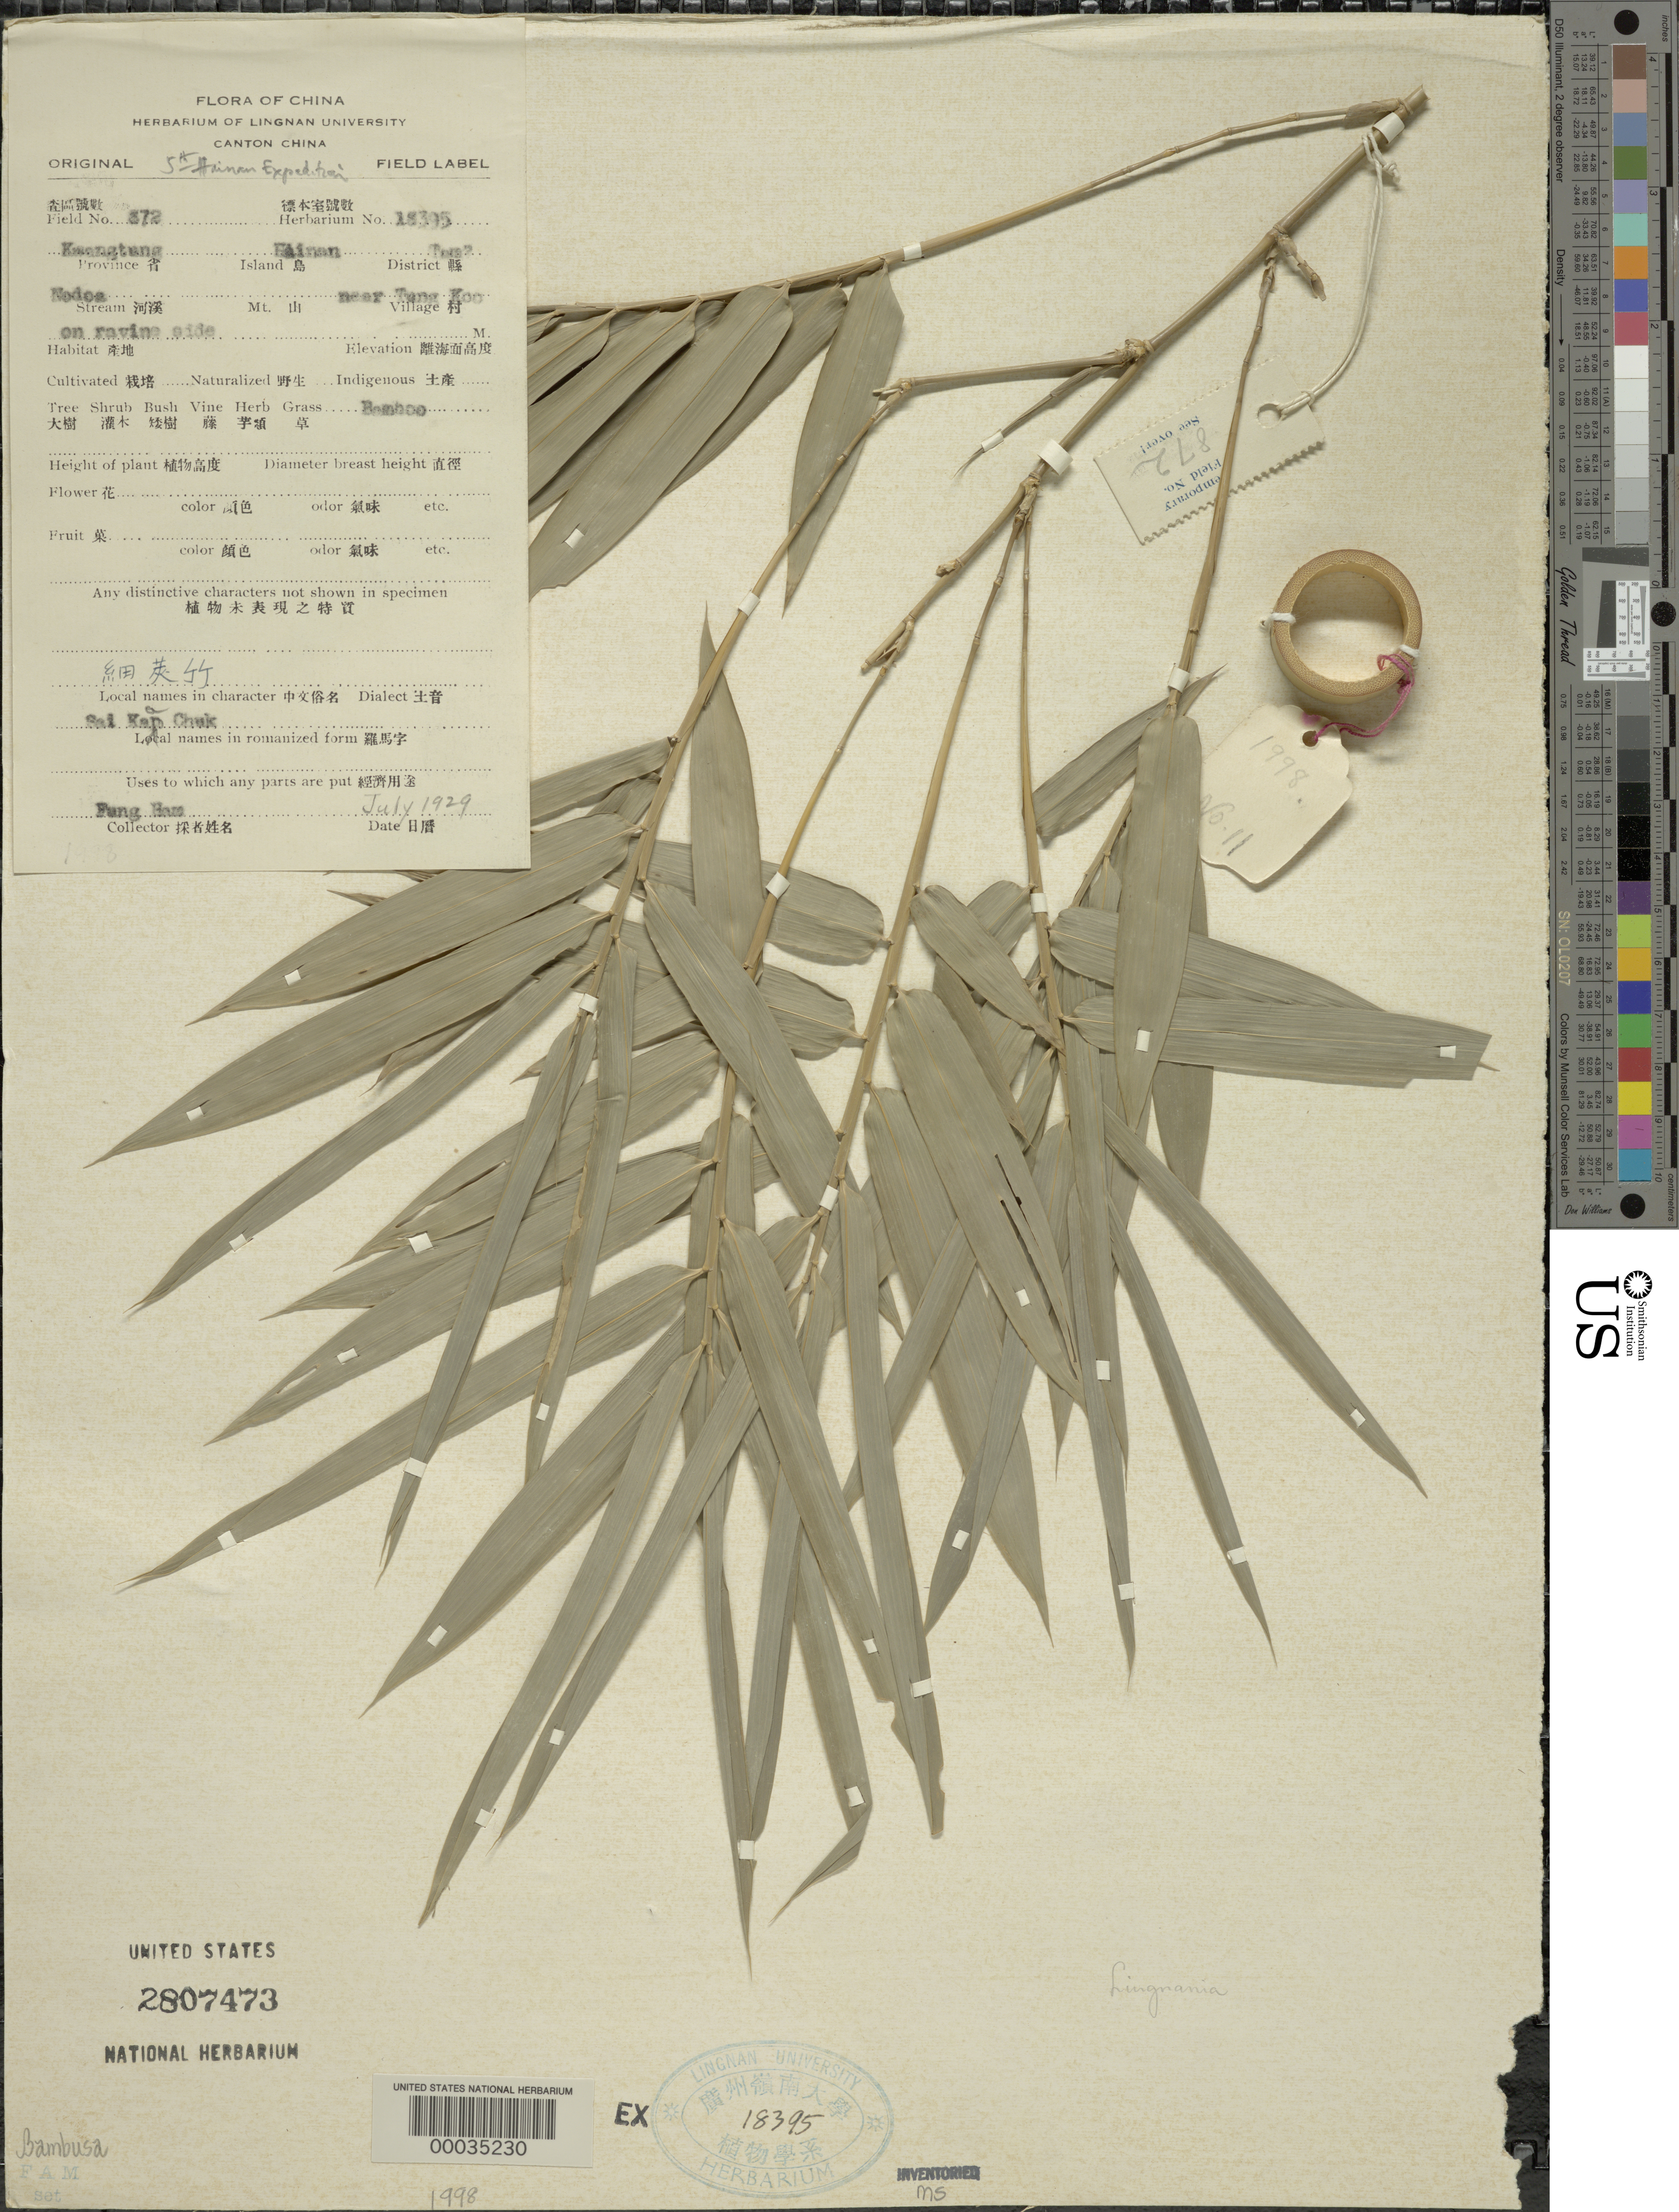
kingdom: Plantae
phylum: Tracheophyta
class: Liliopsida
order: Poales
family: Poaceae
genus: Bambusa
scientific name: Bambusa sp.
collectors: H. L. Fung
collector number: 372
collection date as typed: Jul 1929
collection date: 1929-07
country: China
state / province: Hainan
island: Hainan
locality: Tung koo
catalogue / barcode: US 2807473